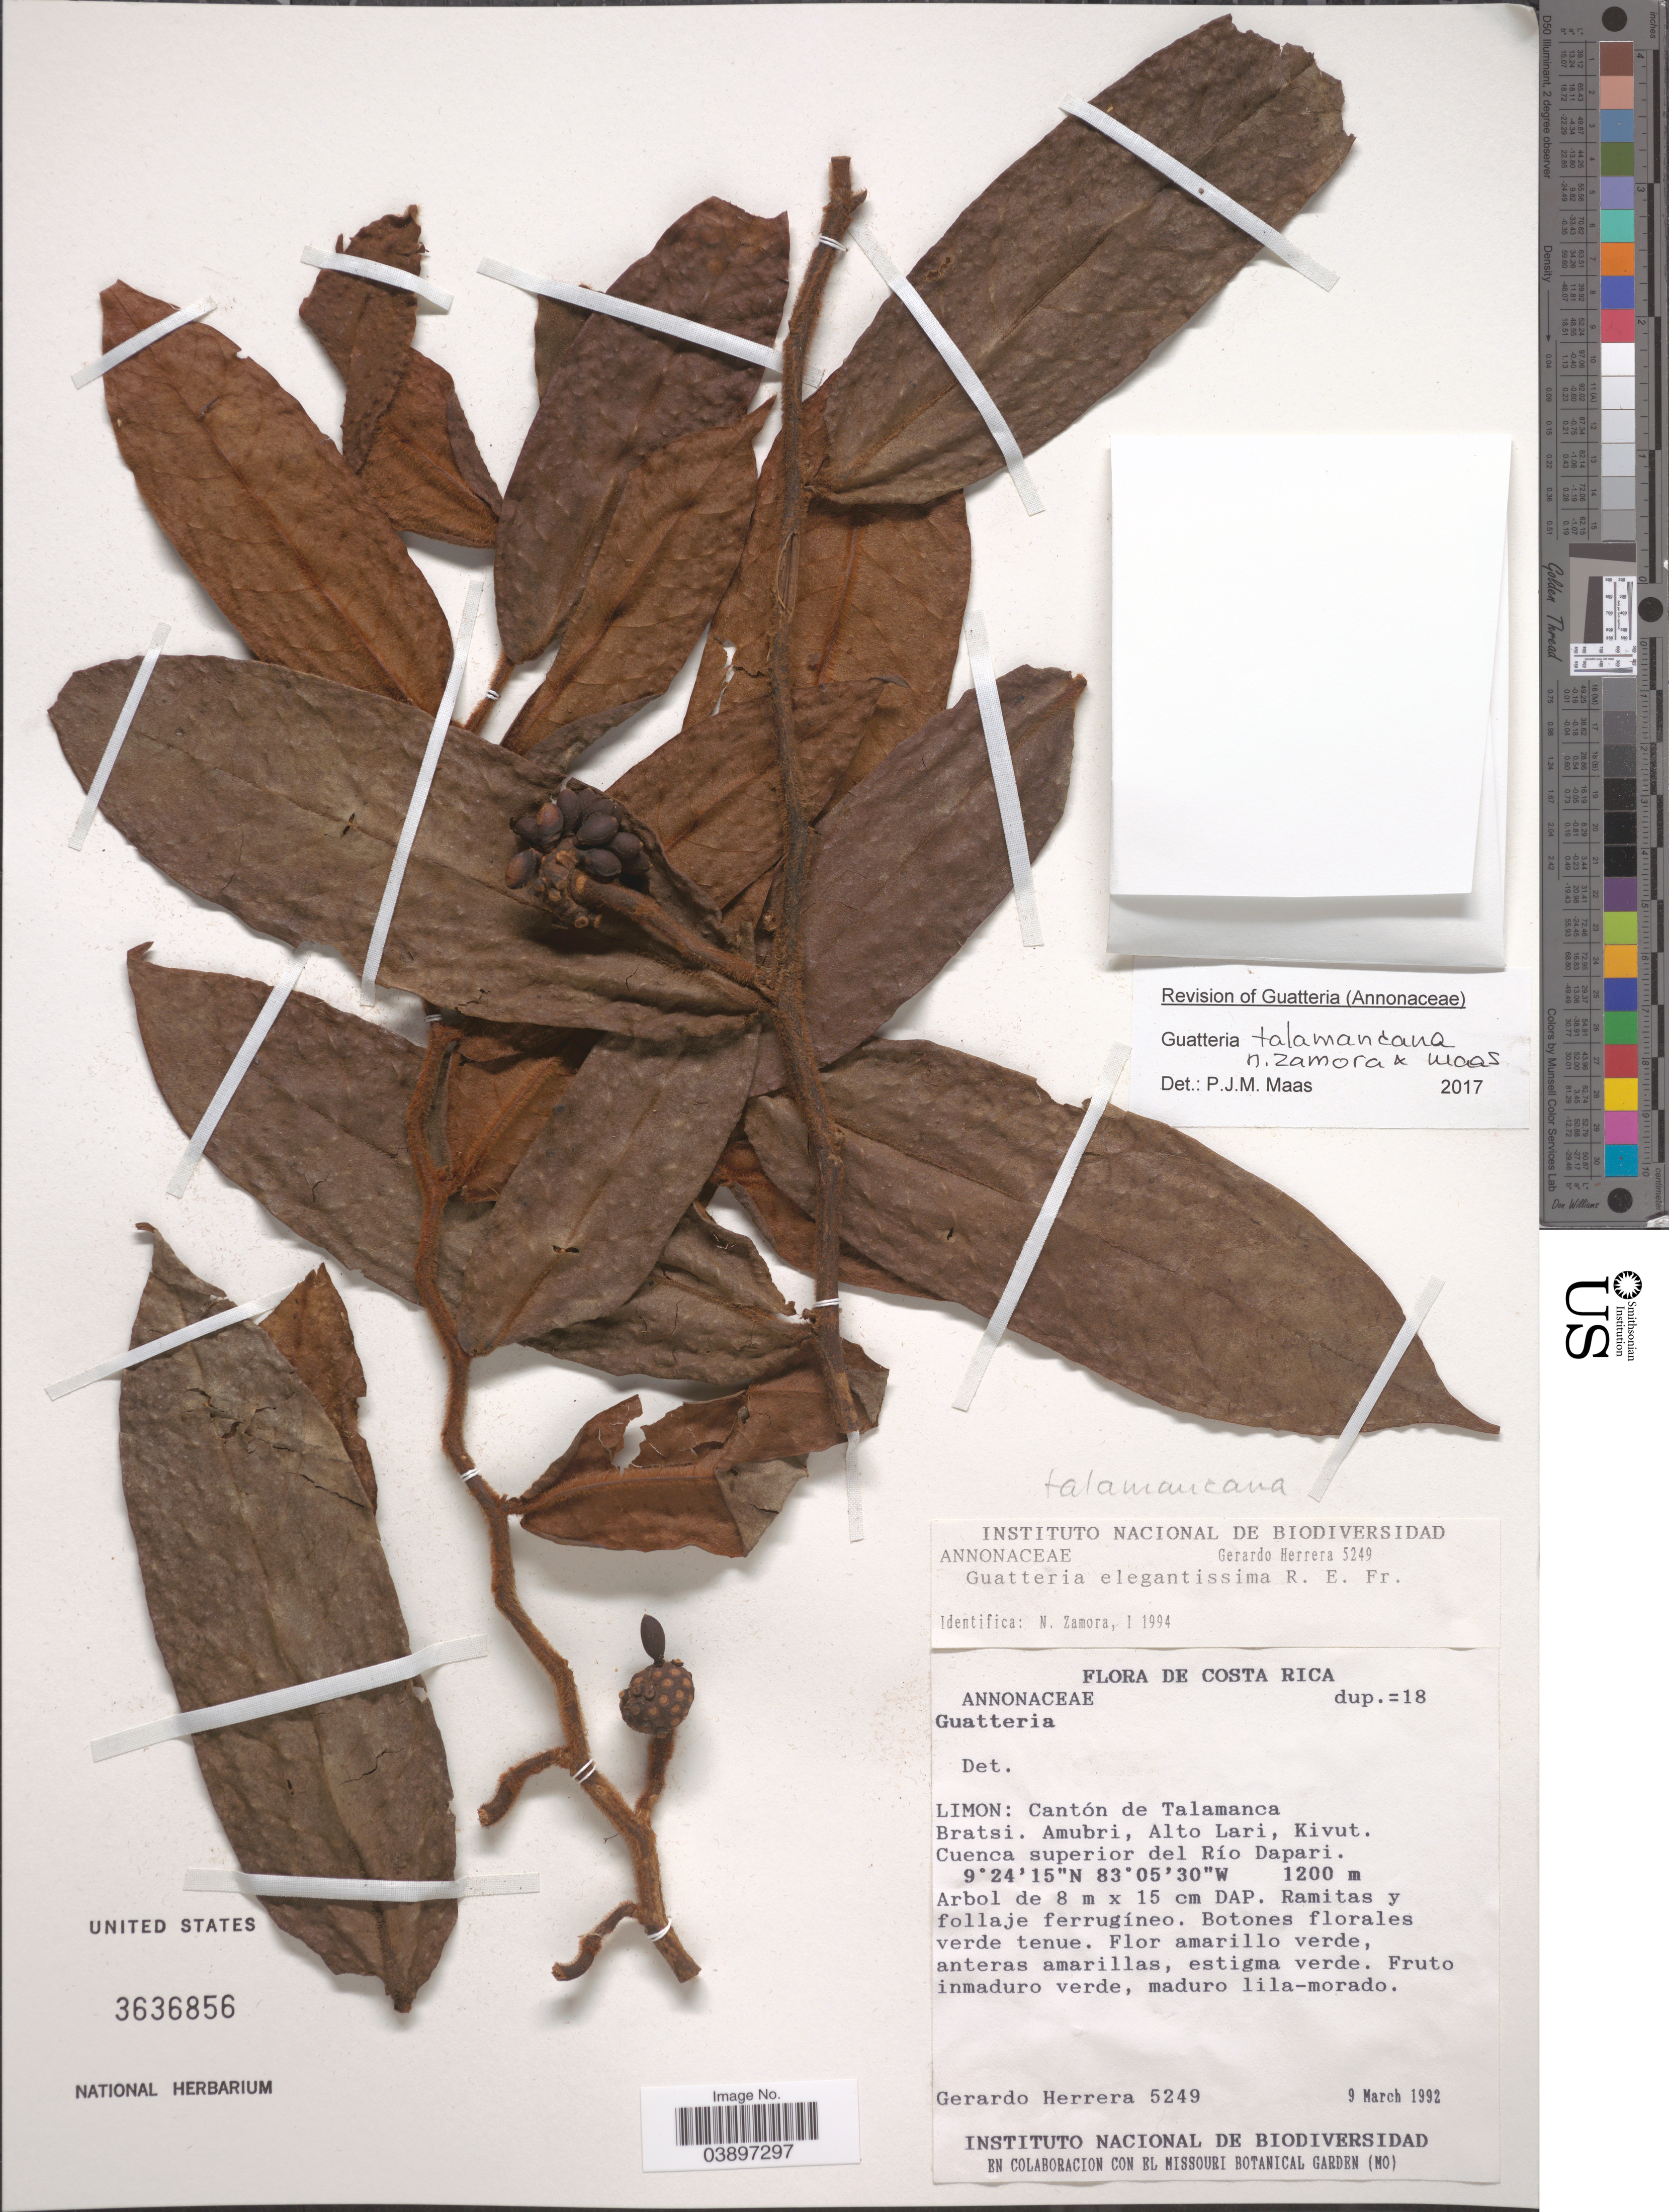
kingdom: Plantae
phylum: Tracheophyta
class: Magnoliopsida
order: Magnoliales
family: Annonaceae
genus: Guatteria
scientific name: Guatteria talamancana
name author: N. Zamora & Maas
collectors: G. Herrera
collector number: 5249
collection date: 1992-03-09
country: Costa Rica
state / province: Limón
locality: Cantón de Talamanca Bratsi. Amubri, Alto Lari, Kivut. Cuenca superior del Río Dapari.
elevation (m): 1200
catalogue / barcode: US 3636856